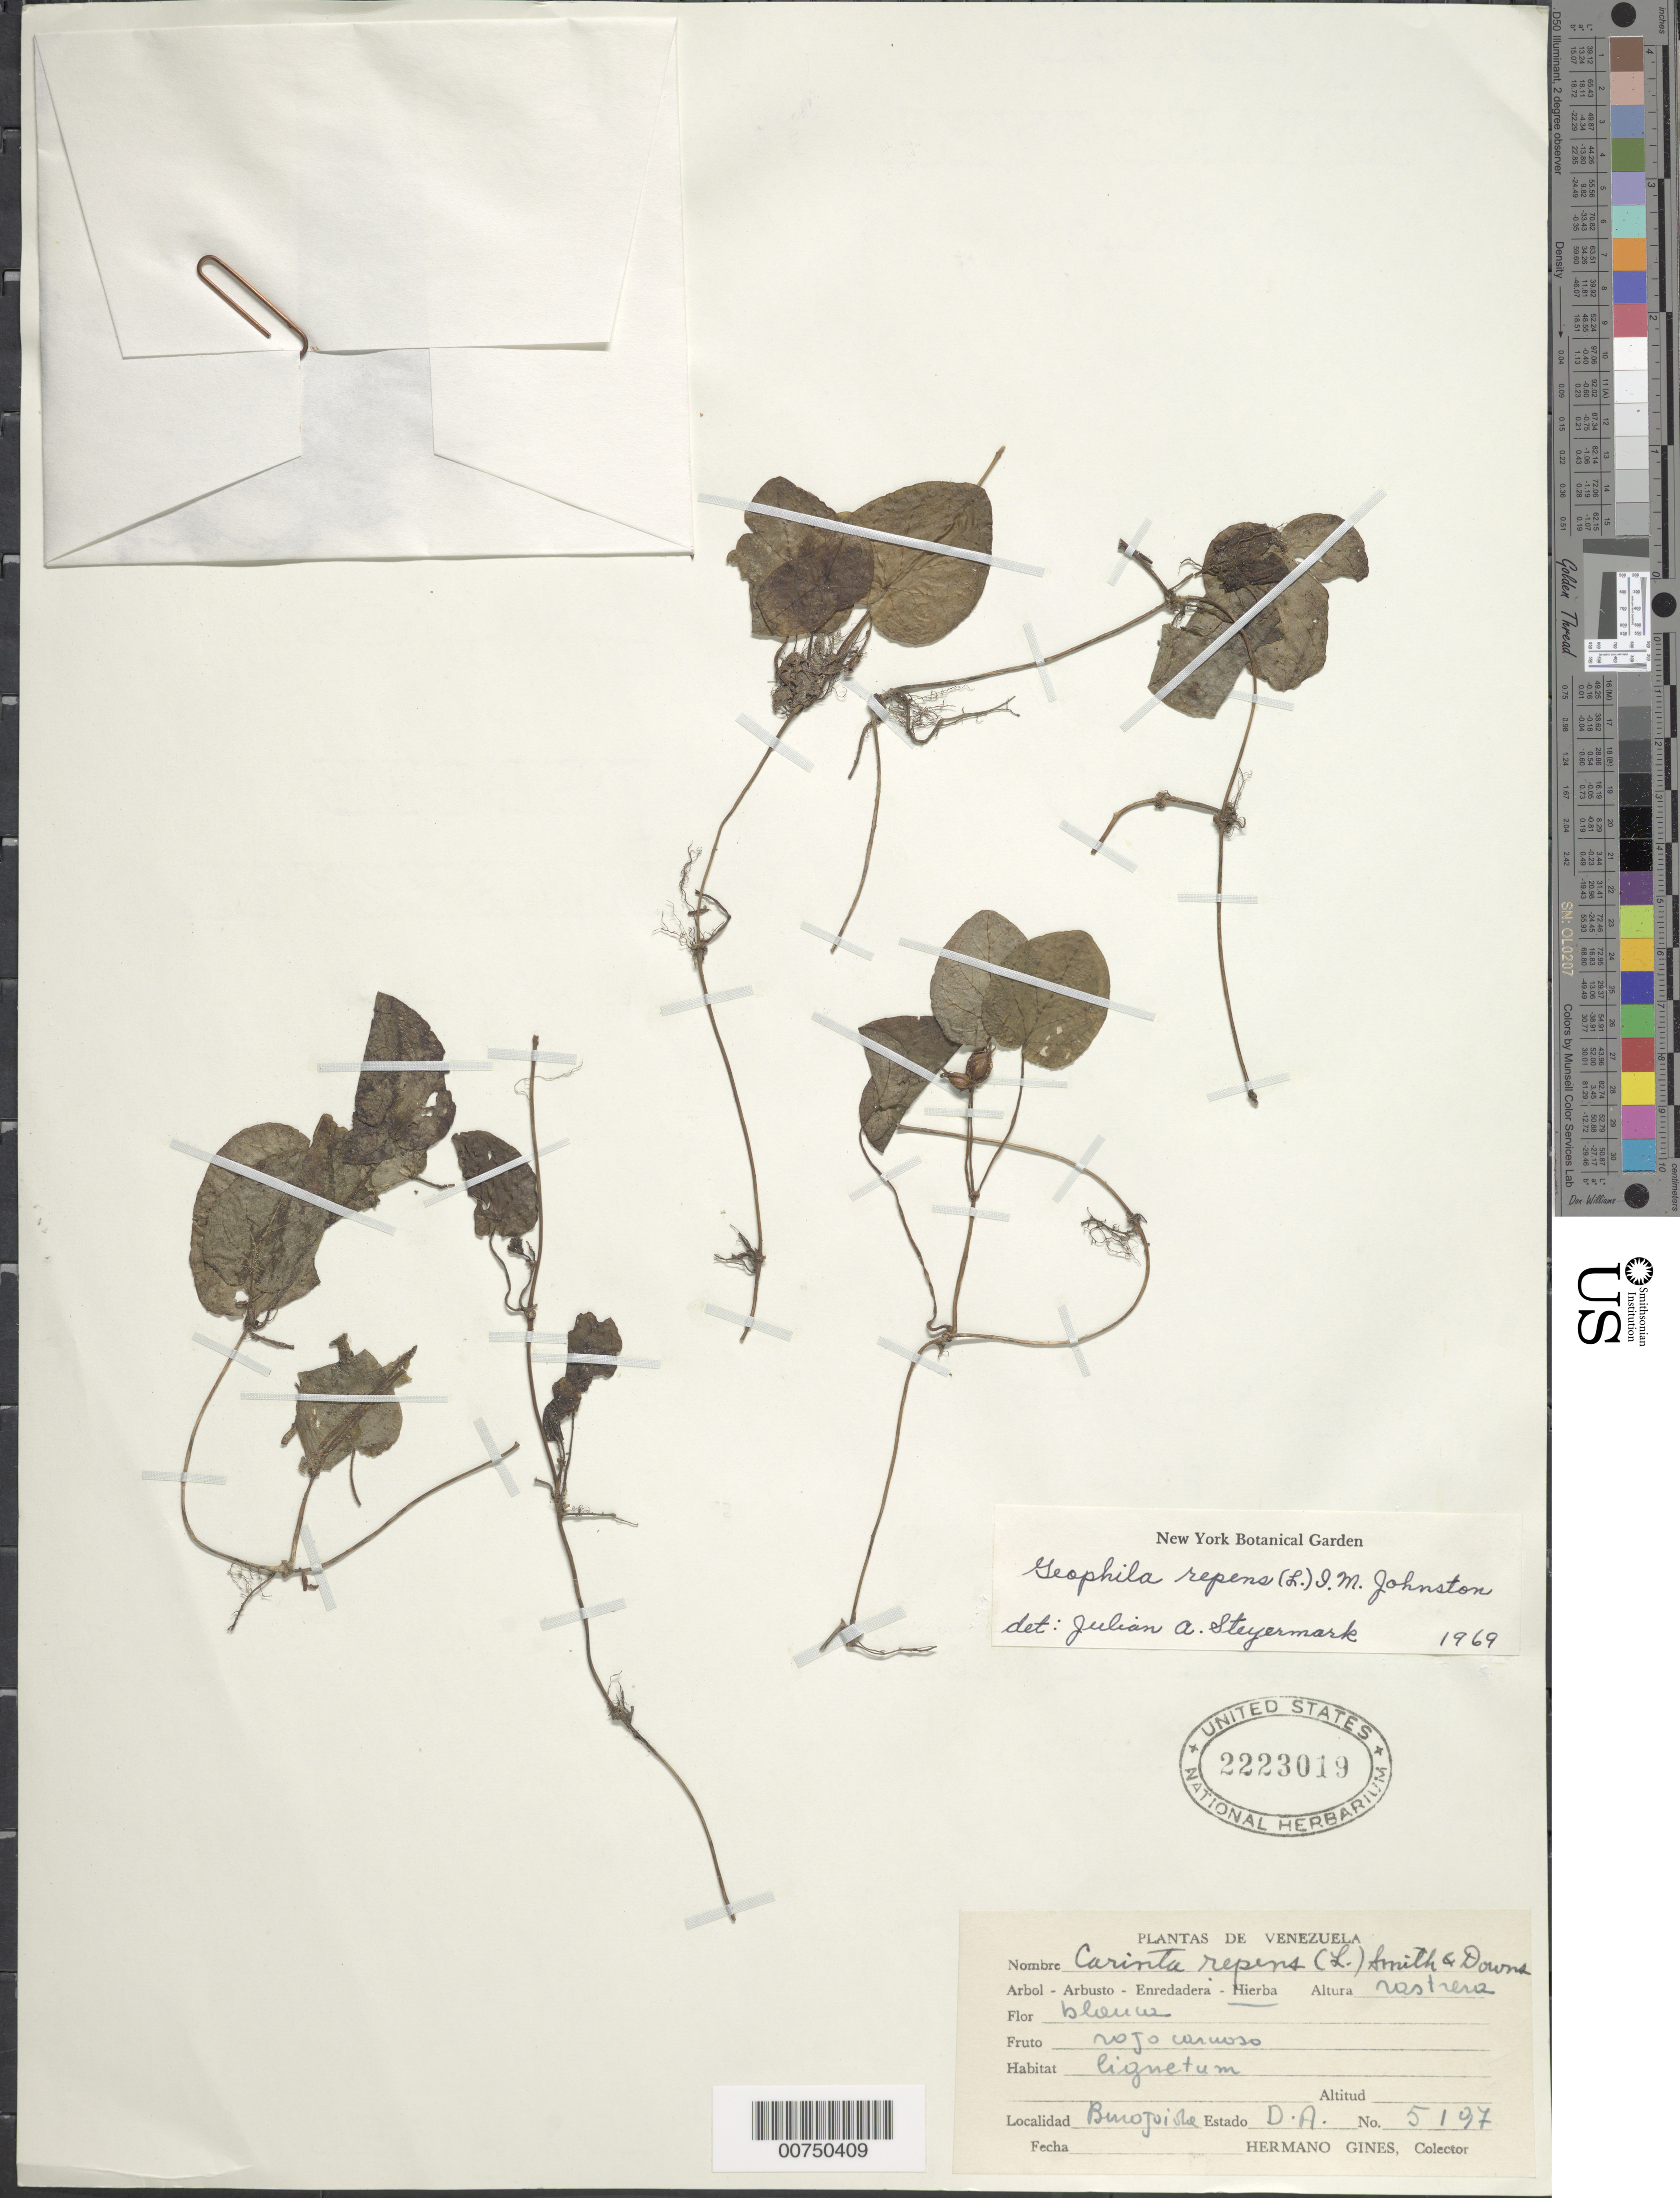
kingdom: Plantae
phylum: Tracheophyta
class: Magnoliopsida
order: Gentianales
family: Rubiaceae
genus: Geophila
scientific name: Geophila repens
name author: (L.) I.M. Johnst.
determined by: Steyermark, Julian A., (VEN)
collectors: H. Gines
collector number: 5197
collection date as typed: Aug-54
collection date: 1954-08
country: Venezuela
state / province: Delta Amacuro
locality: Isla Burojoida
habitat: Lignetum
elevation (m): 40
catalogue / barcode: US 2223019